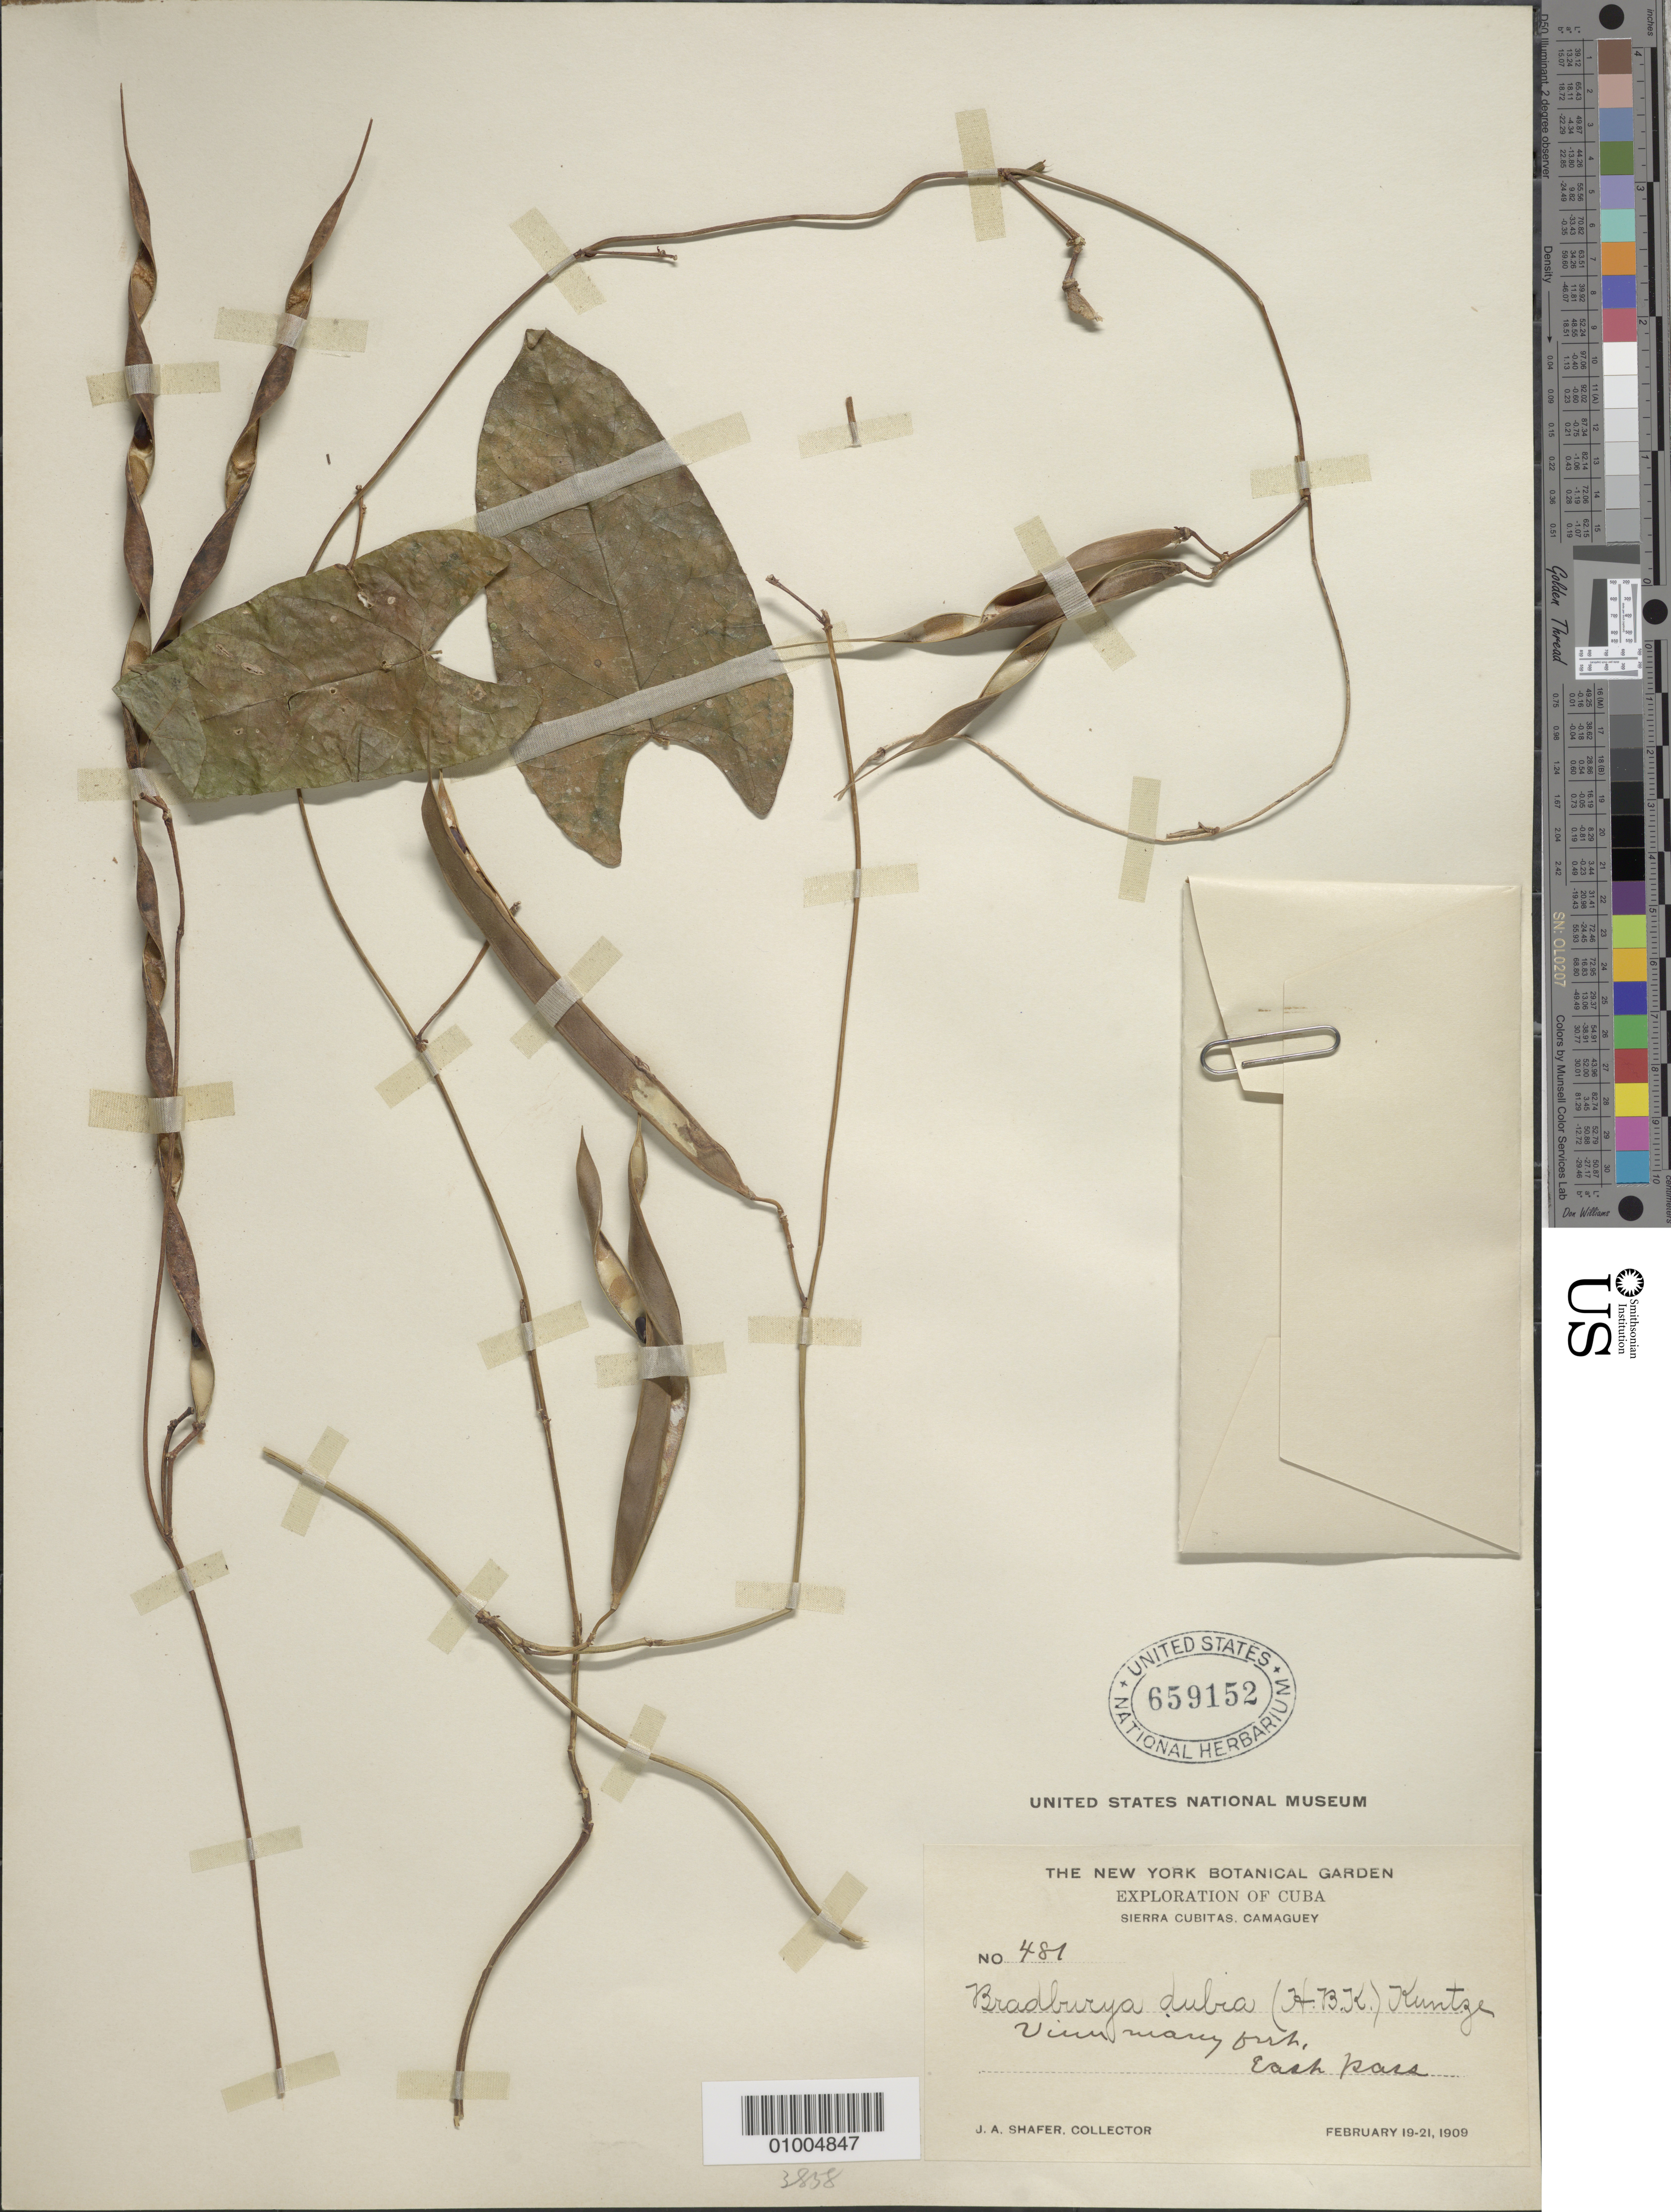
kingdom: Plantae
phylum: Tracheophyta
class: Magnoliopsida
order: Fabales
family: Fabaceae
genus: Centrosema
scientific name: Centrosema sagittatum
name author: (Willd. ex Humb. & Bonpl.) Brandegee ex L. Riley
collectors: J. A. Shafer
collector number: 481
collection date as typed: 19 Feb 1909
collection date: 1909-02-19/1909-02-21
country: Cuba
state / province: Camagüey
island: Cuba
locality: Camagüey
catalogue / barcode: US 659152